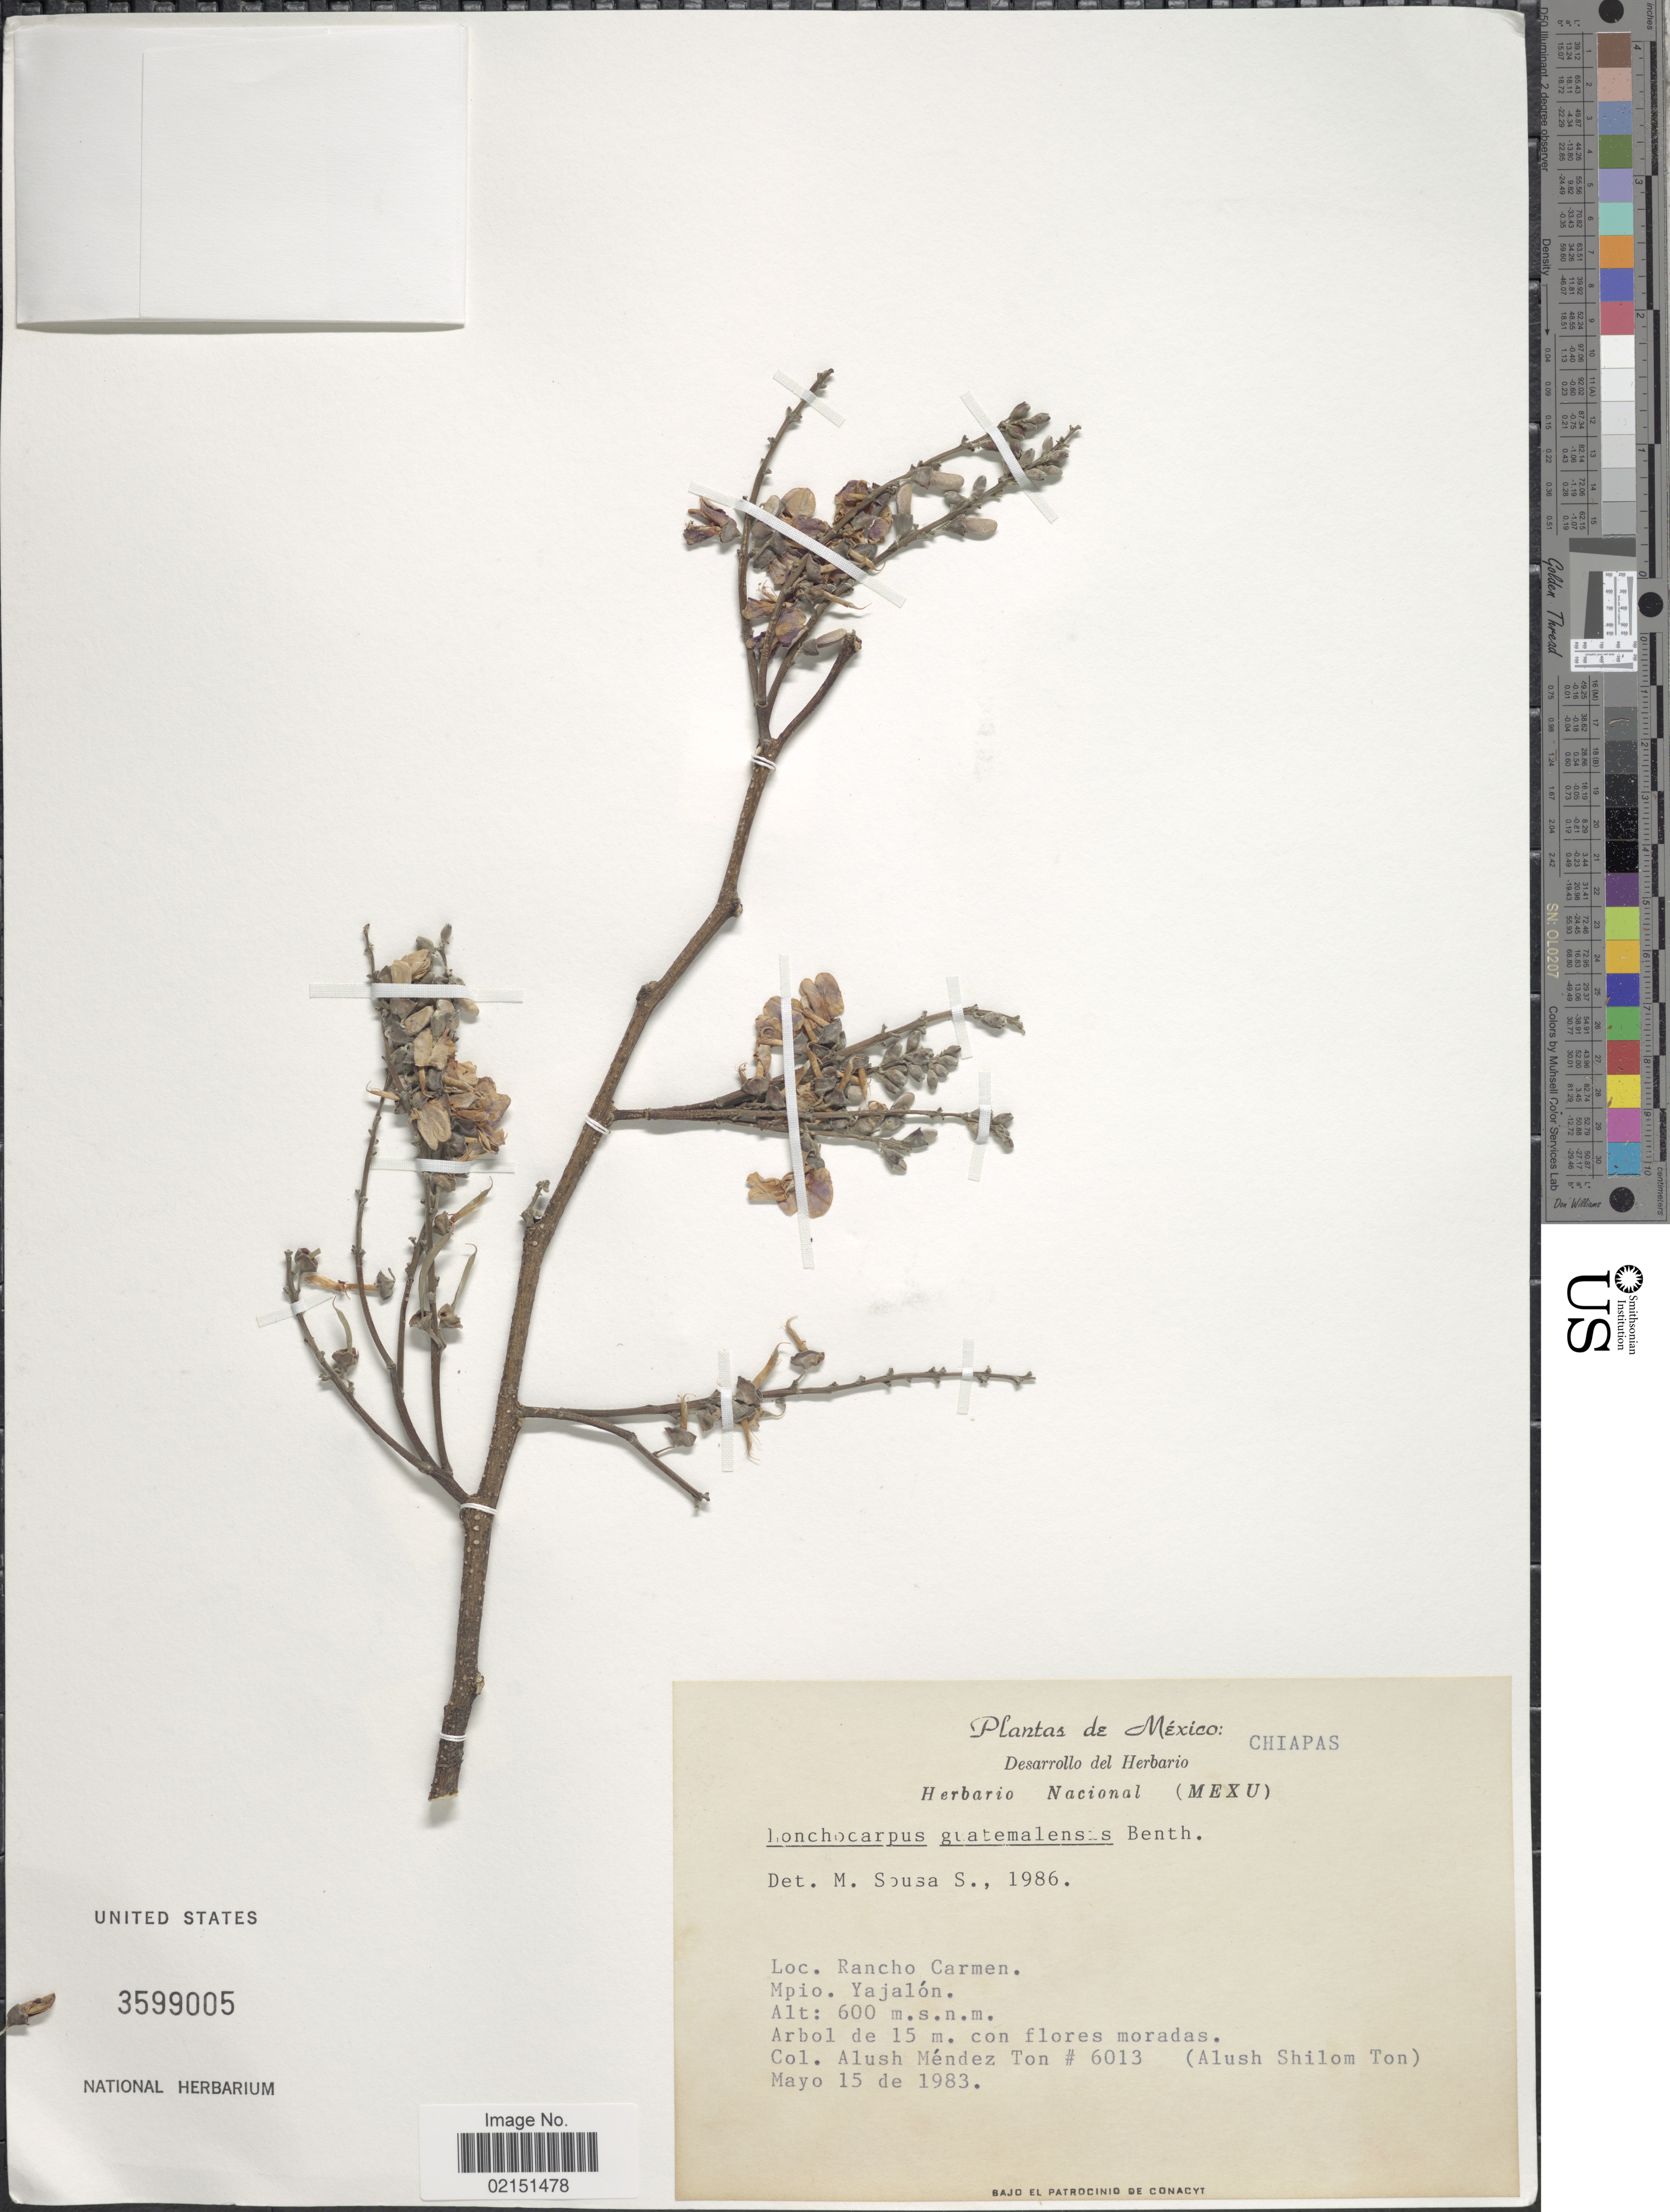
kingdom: Plantae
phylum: Tracheophyta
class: Magnoliopsida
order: Fabales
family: Fabaceae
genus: Lonchocarpus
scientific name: Lonchocarpus guatemalensis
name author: Benth.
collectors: A. M. Ton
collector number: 6013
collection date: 1983-05-15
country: Mexico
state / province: Chiapas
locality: Chiapas. Rancho Carmen. Mpio. Yajalon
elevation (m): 600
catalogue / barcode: US 3599005